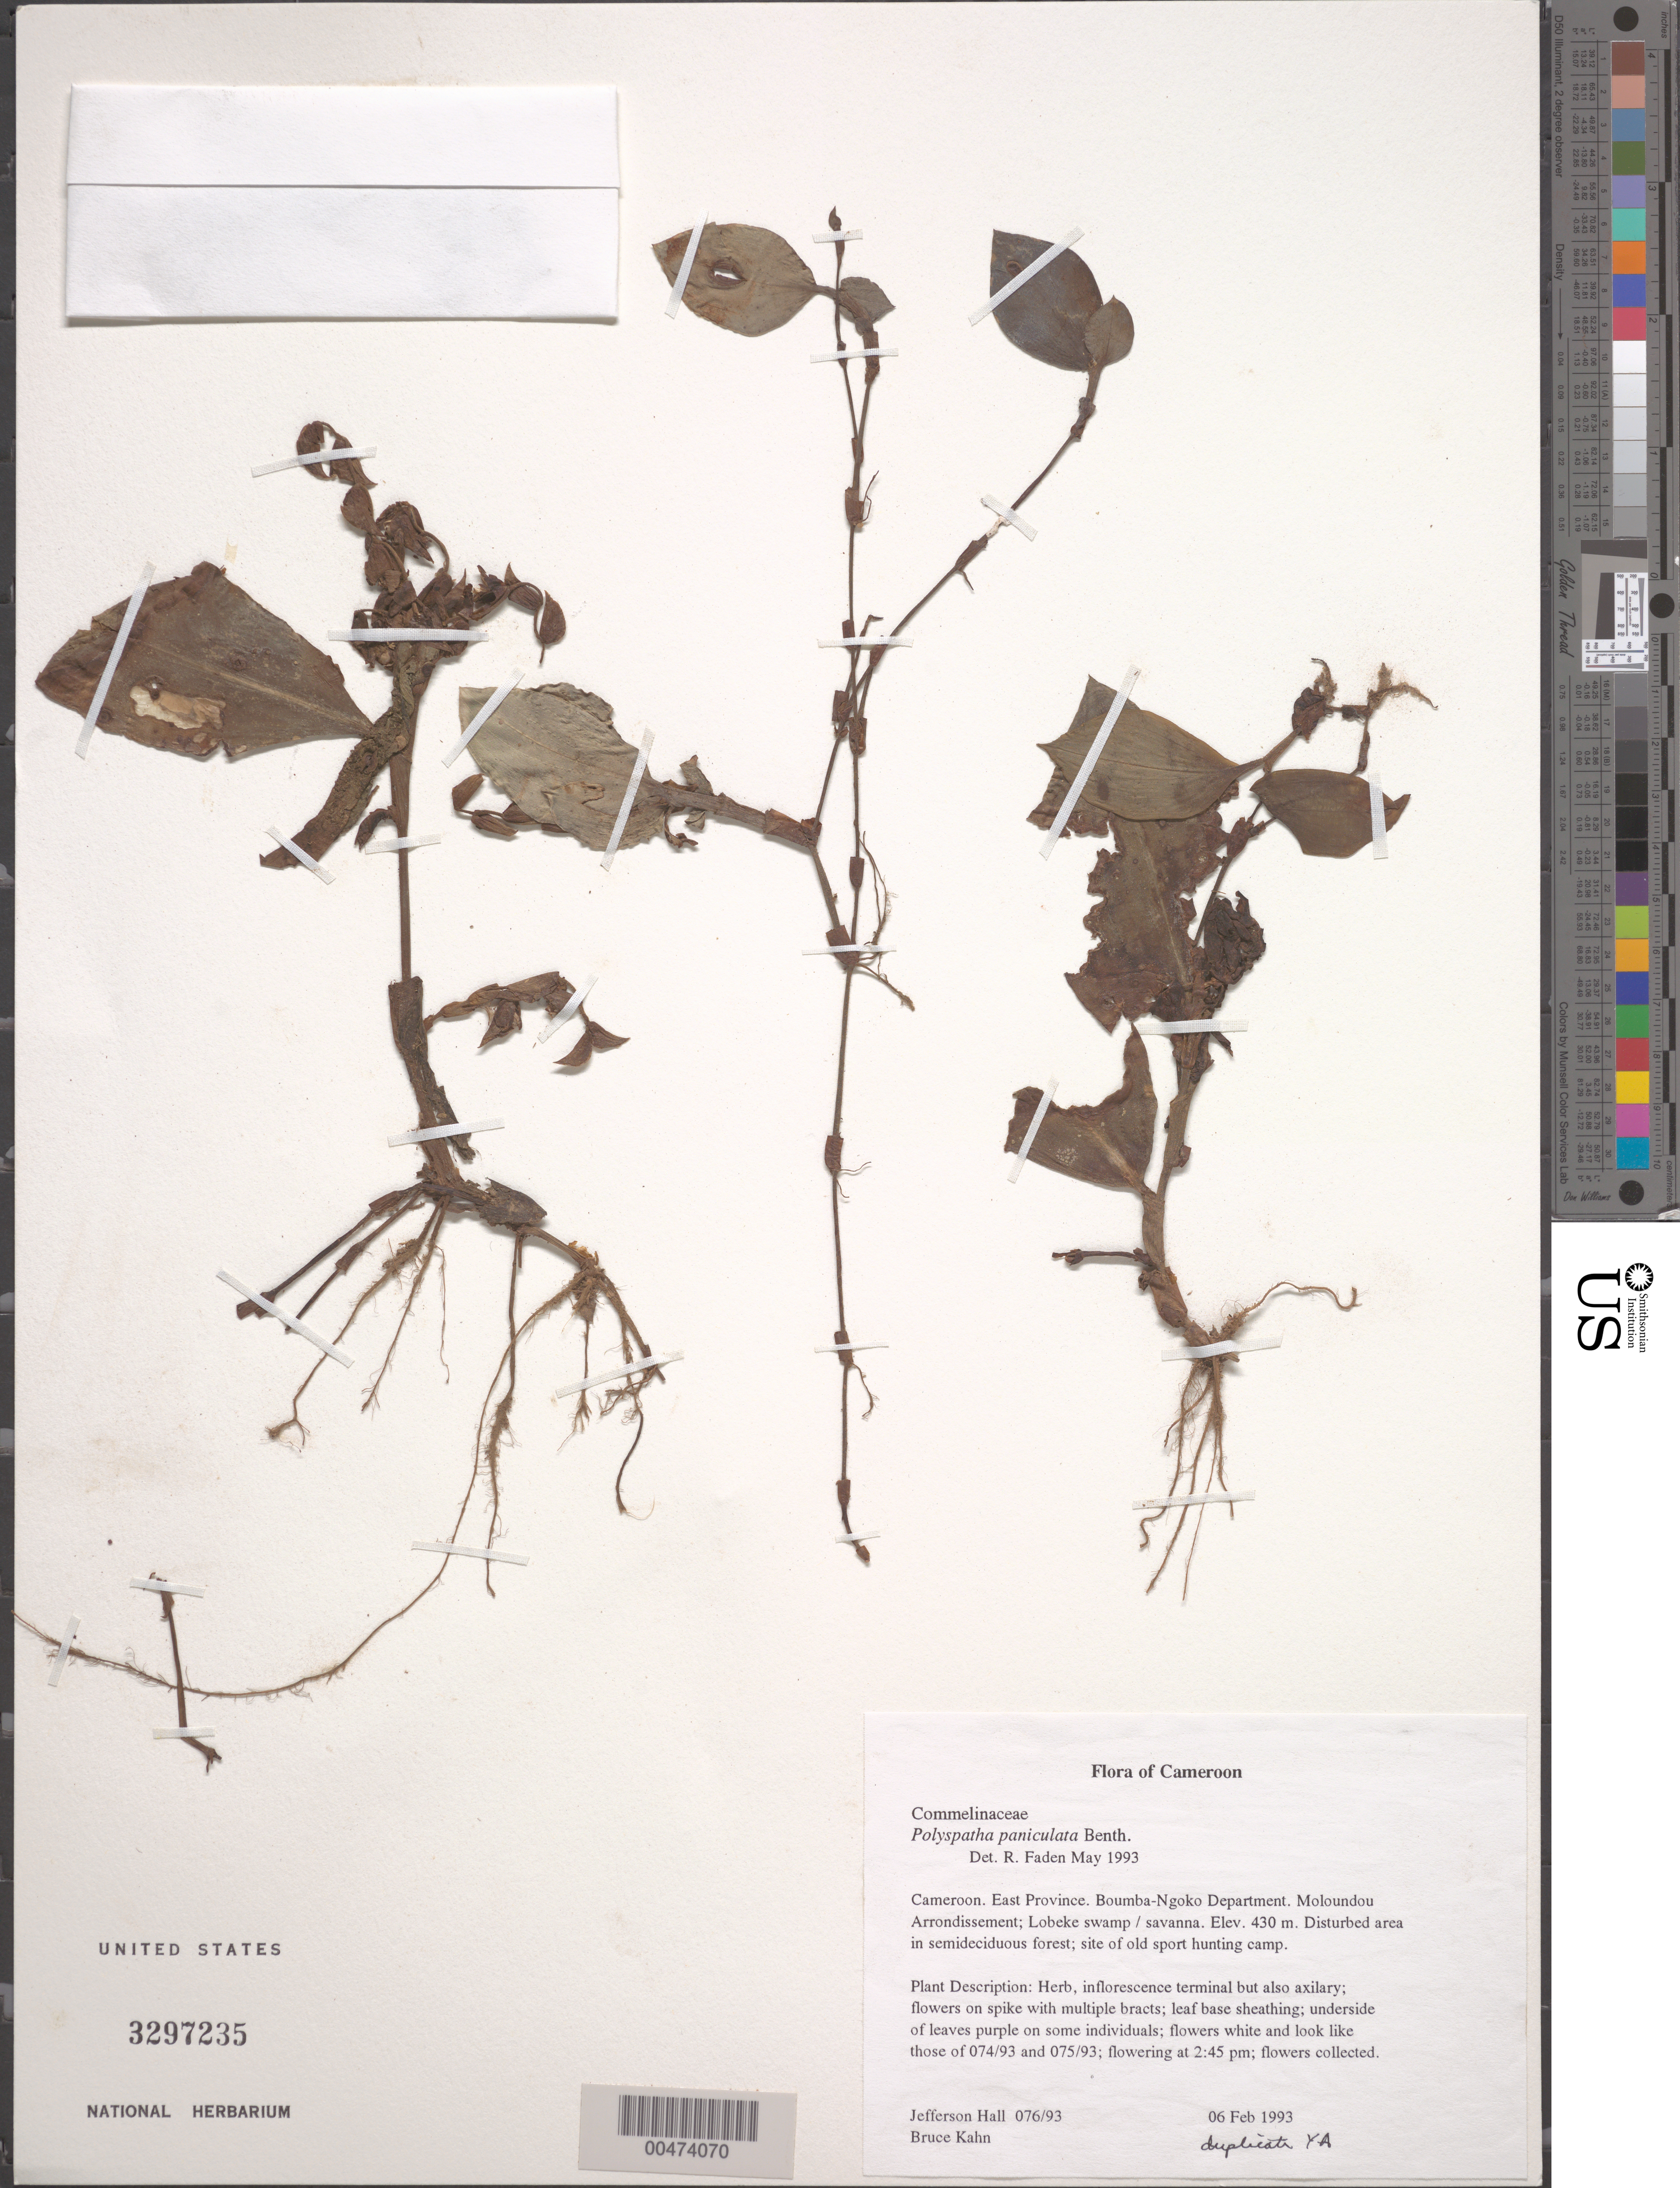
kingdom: Plantae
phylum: Tracheophyta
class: Liliopsida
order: Commelinales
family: Commelinaceae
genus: Polyspatha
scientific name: Polyspatha paniculata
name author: Benth.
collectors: J. Hall & B. Kahn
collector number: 076/93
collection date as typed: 06 Feb 1993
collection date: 1993-02-06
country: Cameroon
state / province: Est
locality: Boumba-ngoko, moloundou arrondissement, lobeke swamp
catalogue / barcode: US 3297235